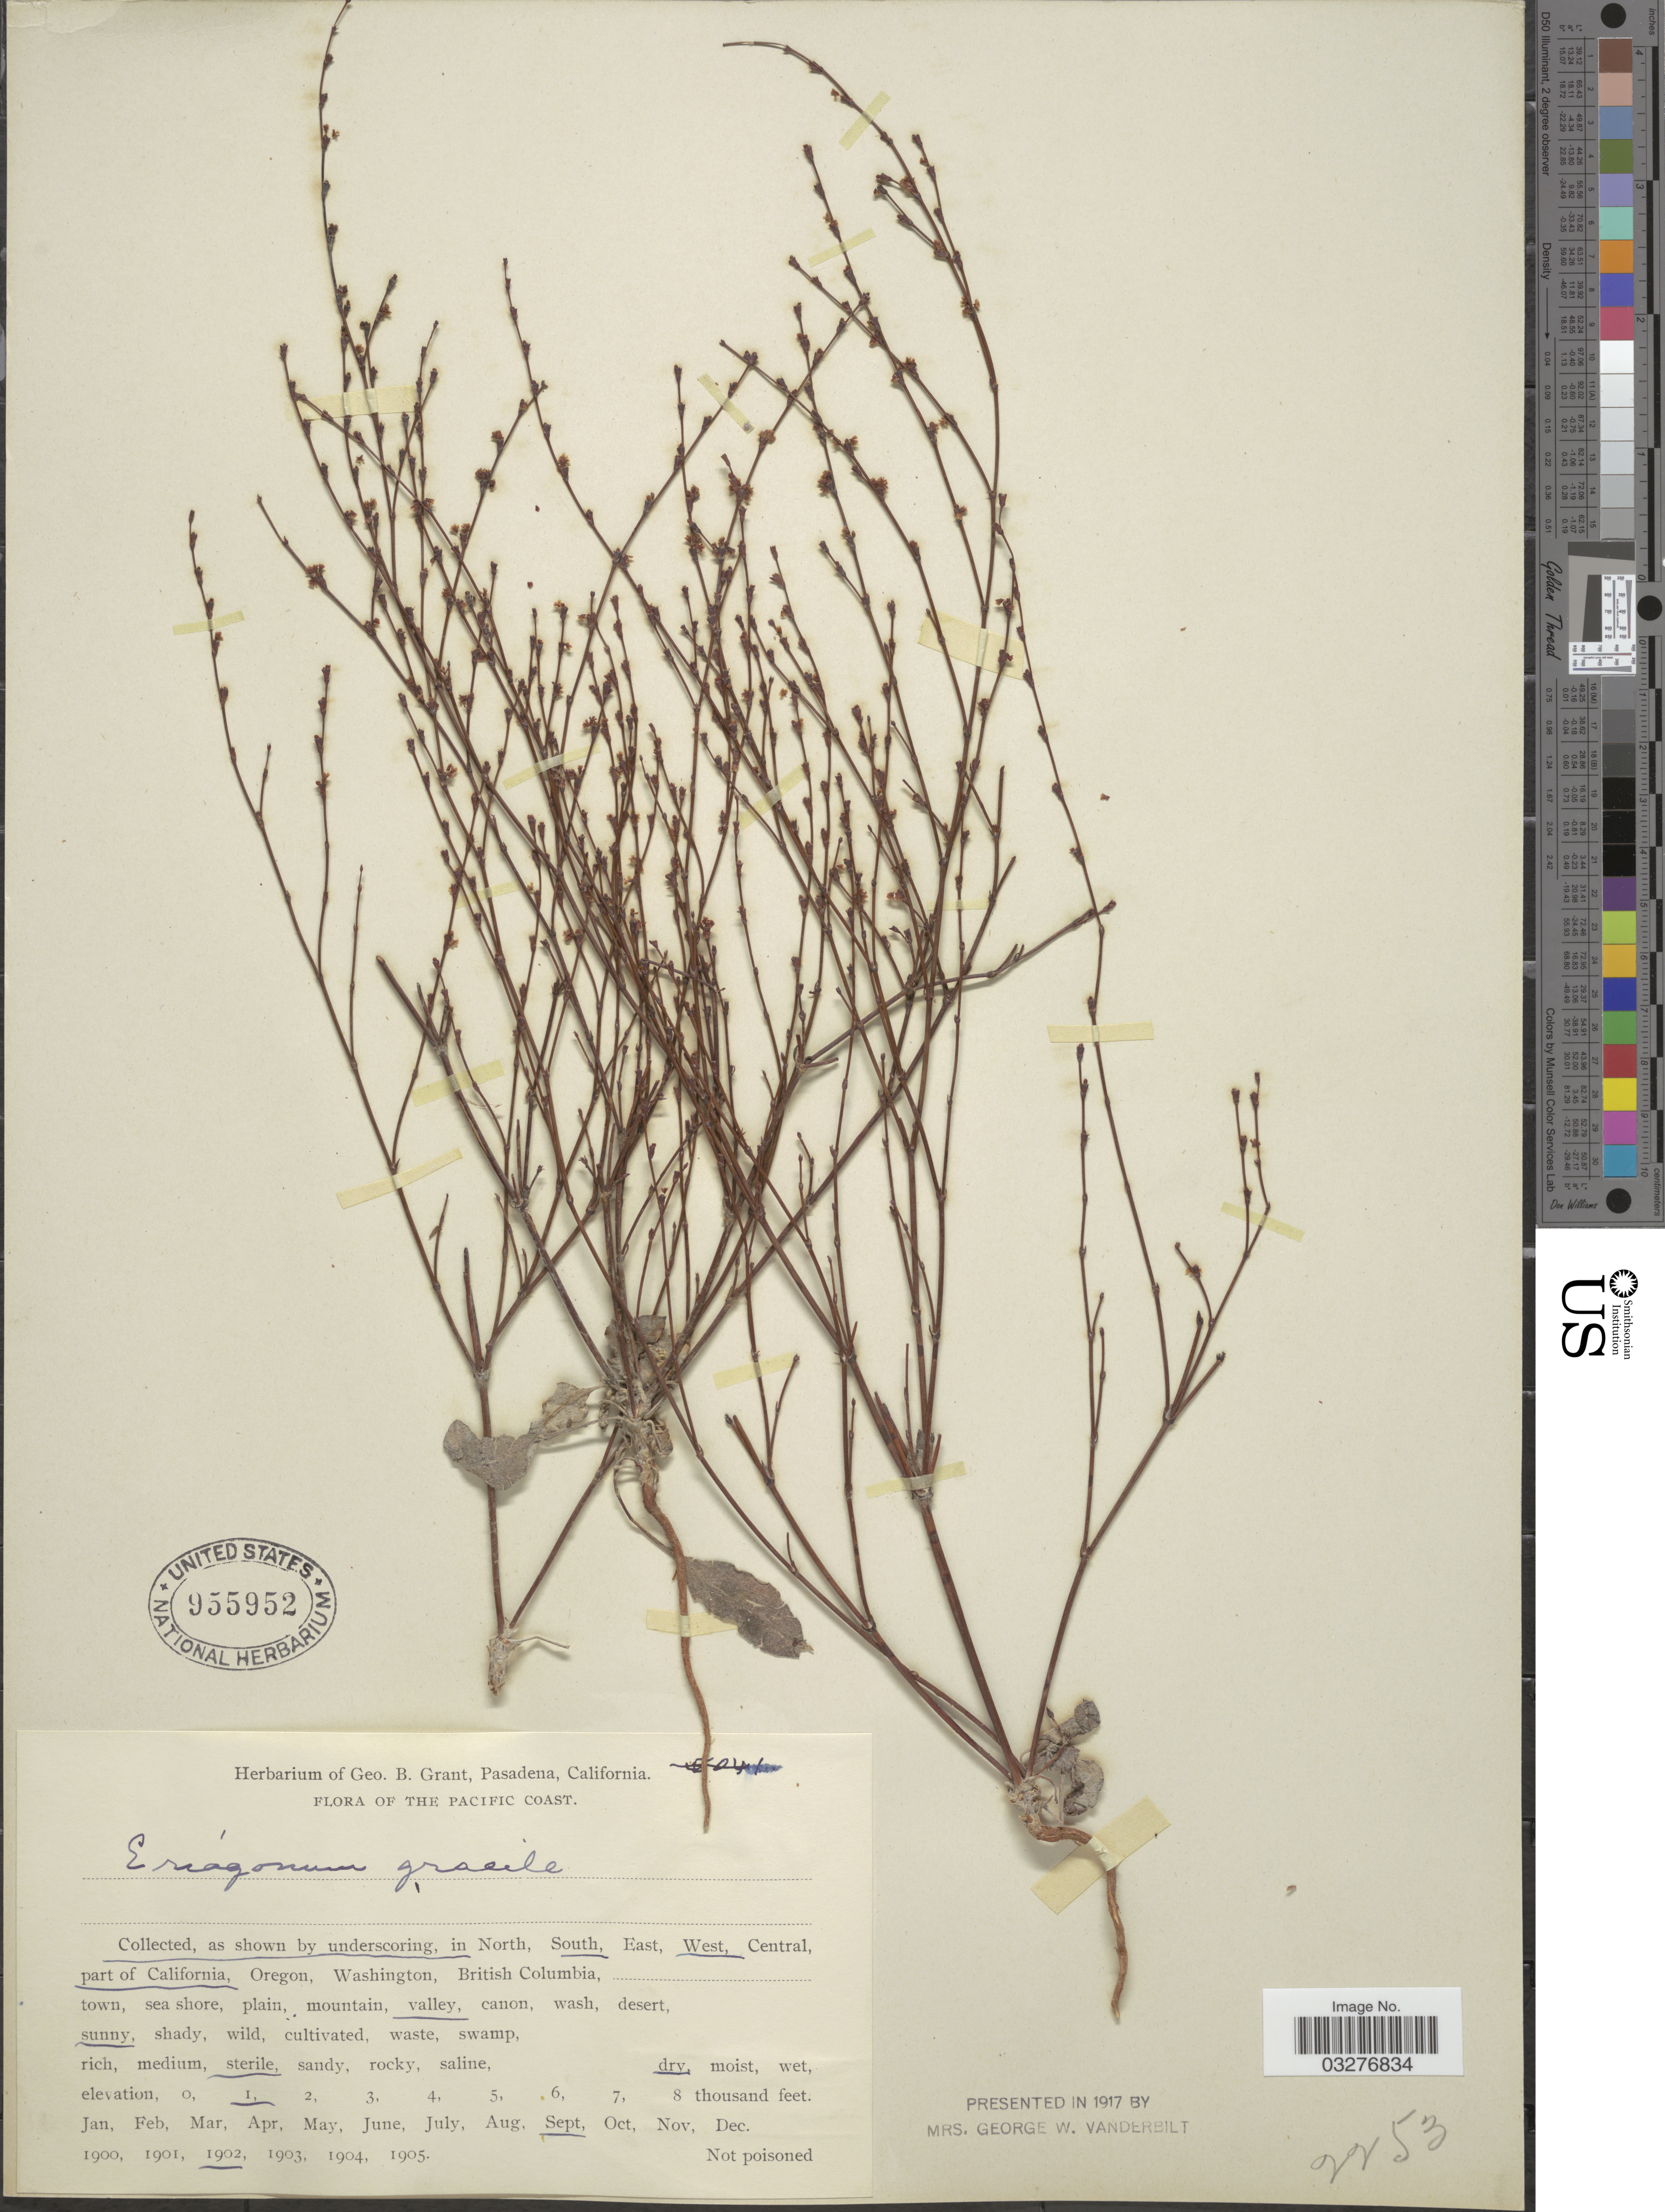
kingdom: Plantae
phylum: Tracheophyta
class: Magnoliopsida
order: Caryophyllales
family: Polygonaceae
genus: Eriogonum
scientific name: Eriogonum gracile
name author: Benth.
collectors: ex herb. Geo. B. Grant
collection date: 1902-09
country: United States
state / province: California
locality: The Pacific Coast. South West part of California.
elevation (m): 305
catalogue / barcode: US 955952